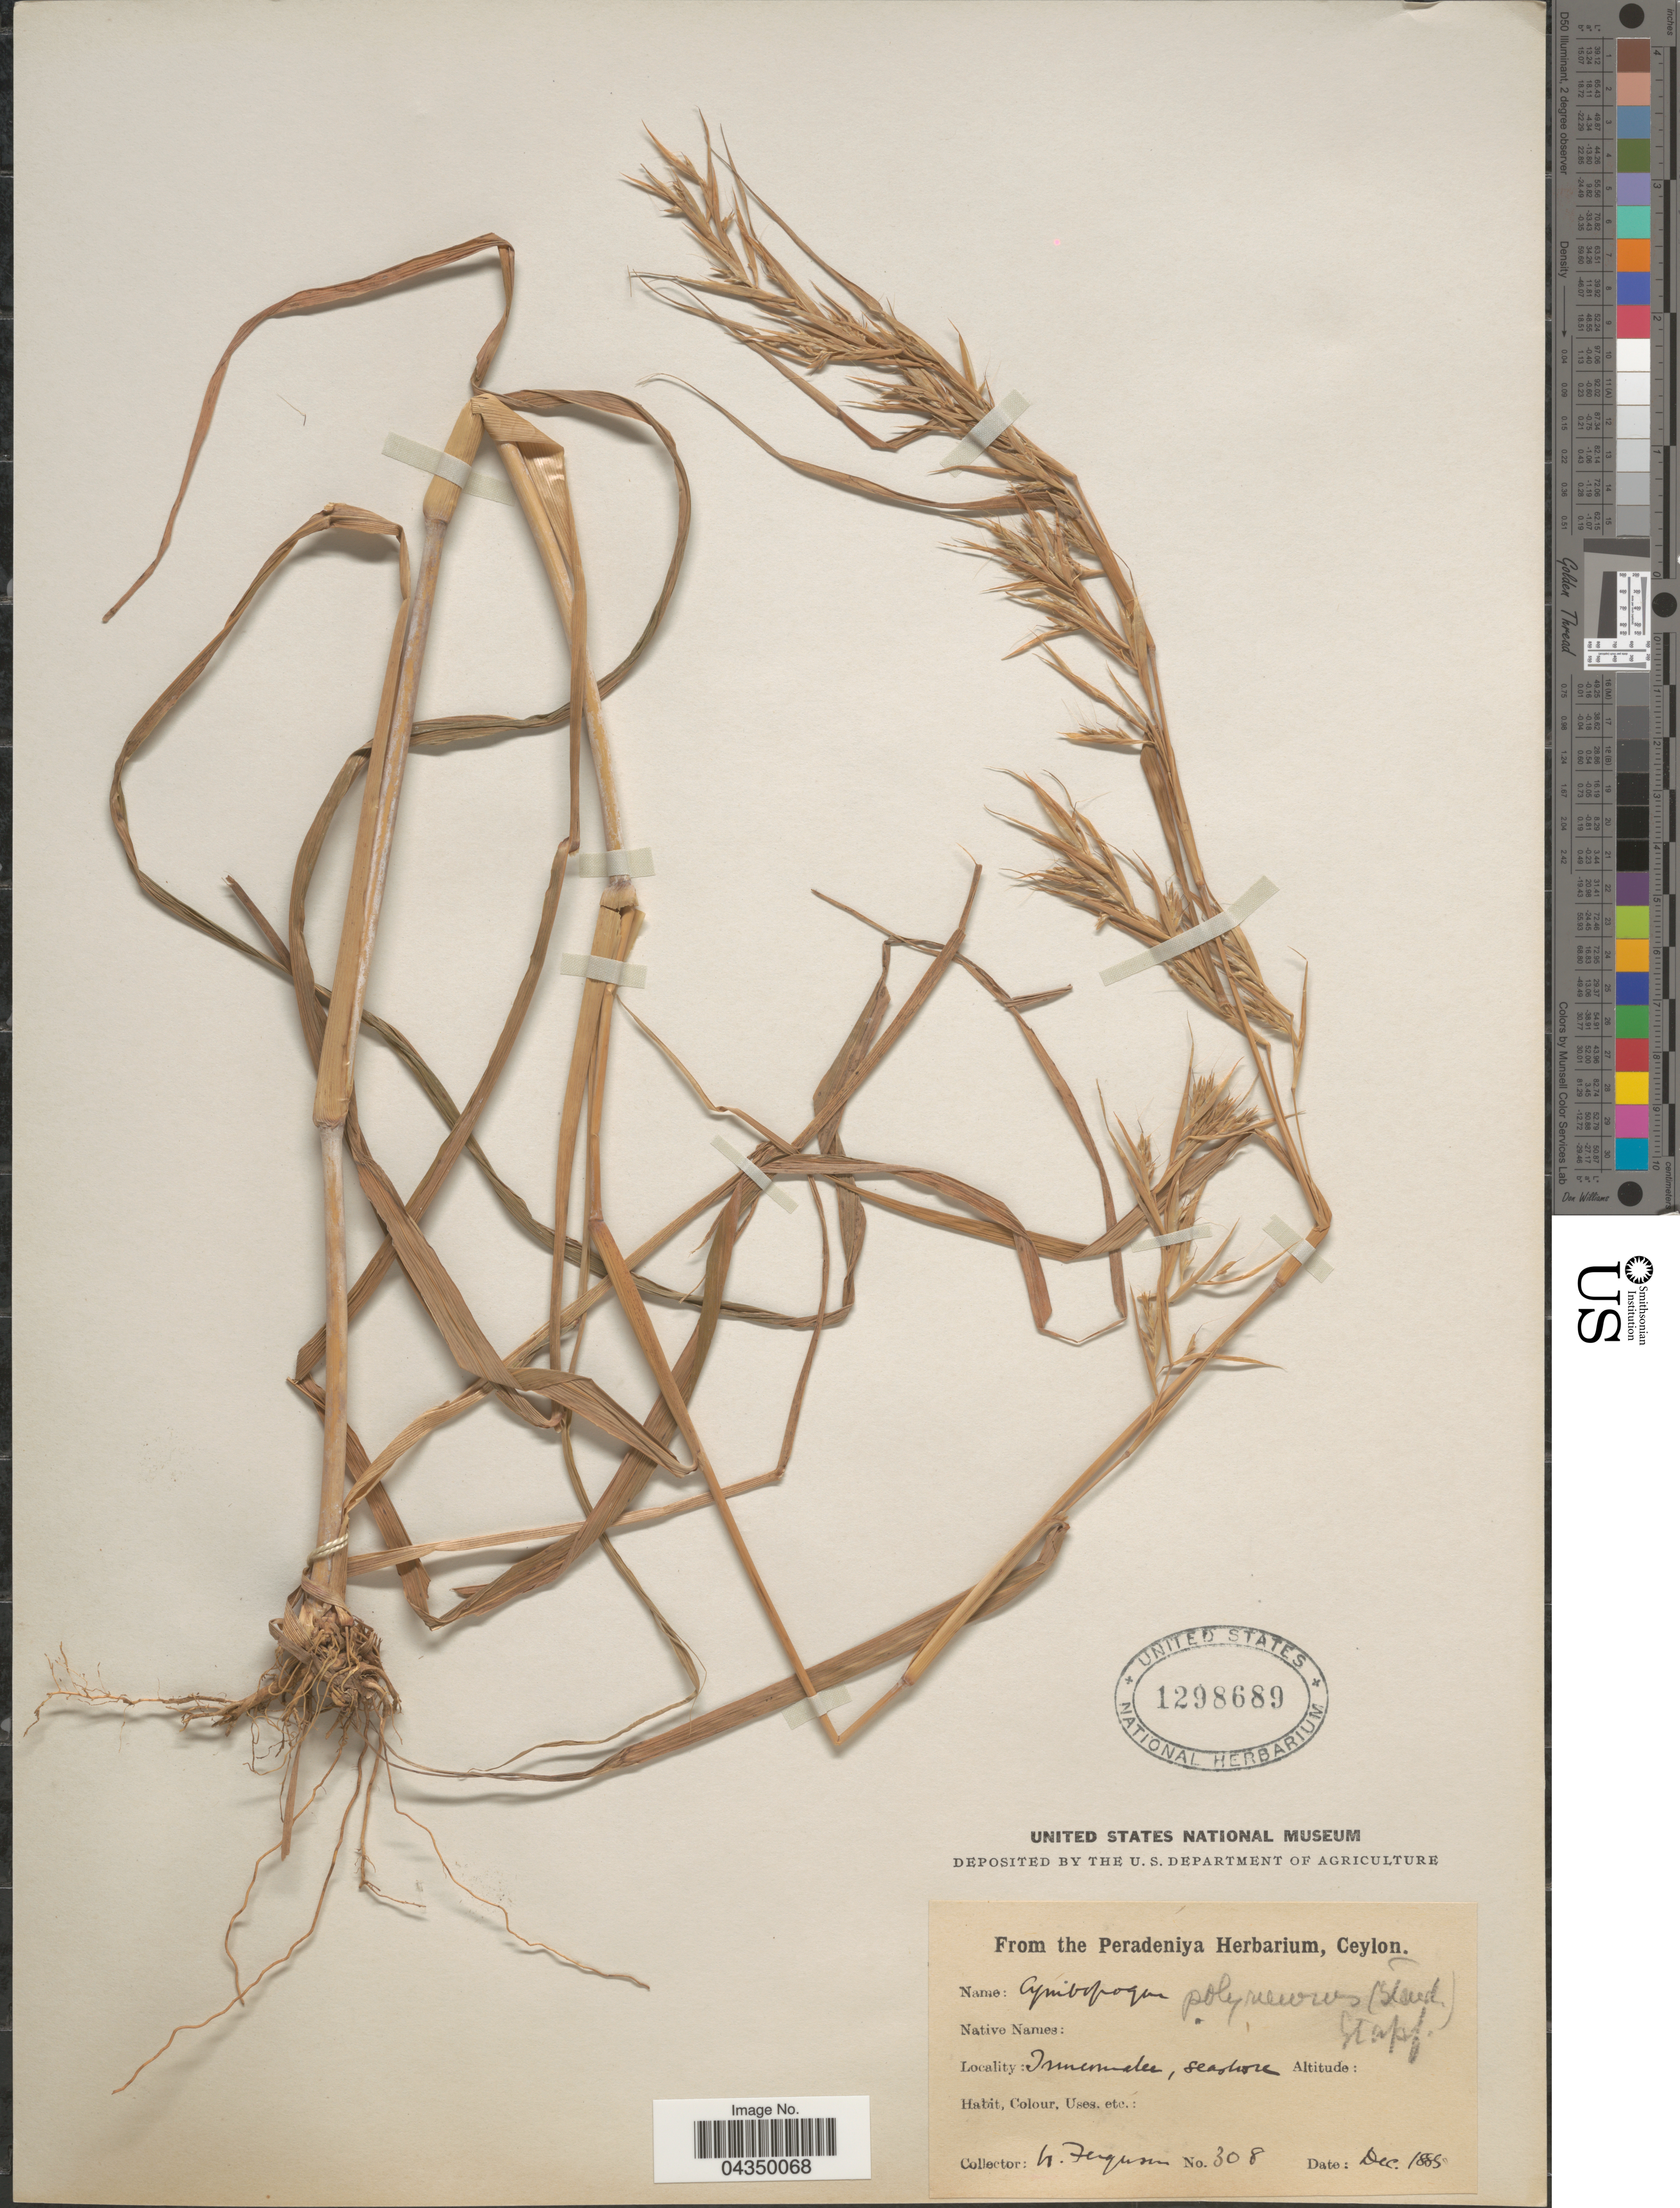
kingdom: Plantae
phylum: Tracheophyta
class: Liliopsida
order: Poales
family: Poaceae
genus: Cymbopogon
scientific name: Cymbopogon polyneuros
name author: Stapf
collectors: -. Ferguson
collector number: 308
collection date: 1885-12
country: Sri Lanka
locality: Irmennnalee [interpreted], seashore.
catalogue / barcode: US 1298689